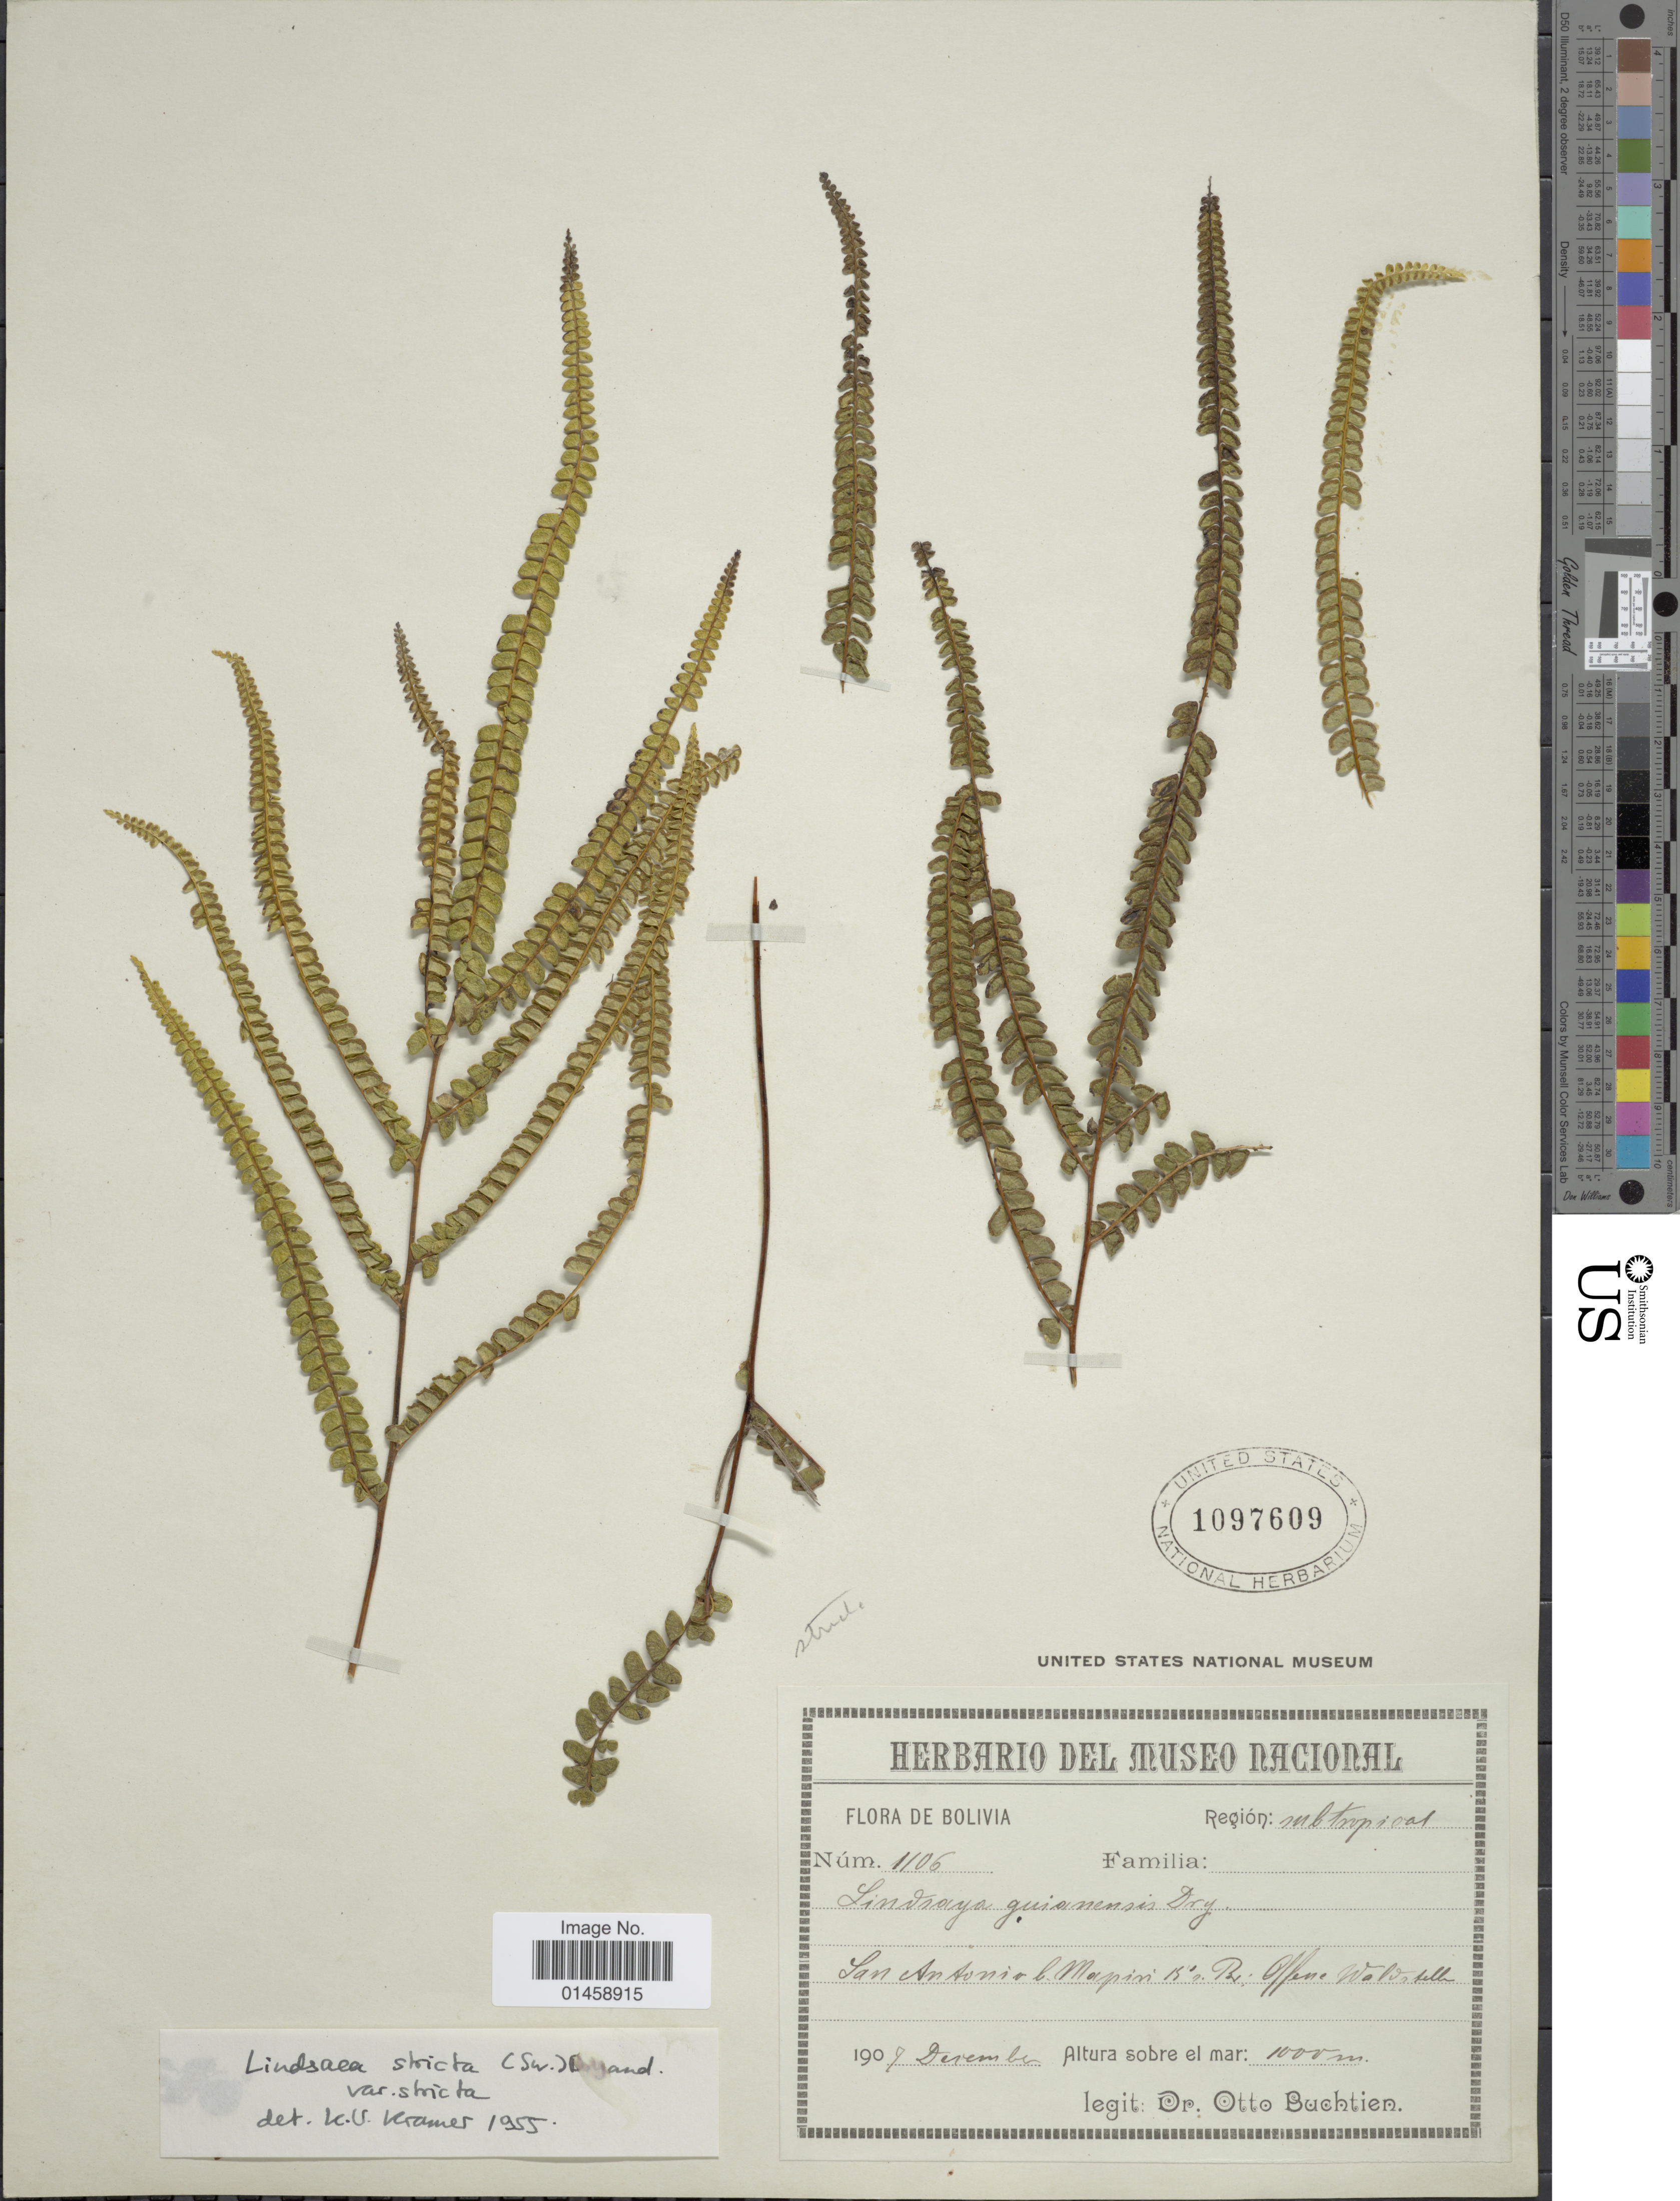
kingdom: Plantae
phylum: Tracheophyta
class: Polypodiopsida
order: Polypodiales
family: Lindsaeaceae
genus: Lindsaea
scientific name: Lindsaea stricta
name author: (Sw.) Dryand.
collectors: O. Buchtien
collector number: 1106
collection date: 1907-12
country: Bolivia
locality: Tropical, San Antonio, Mapiri.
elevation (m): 1000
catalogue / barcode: US 1097609